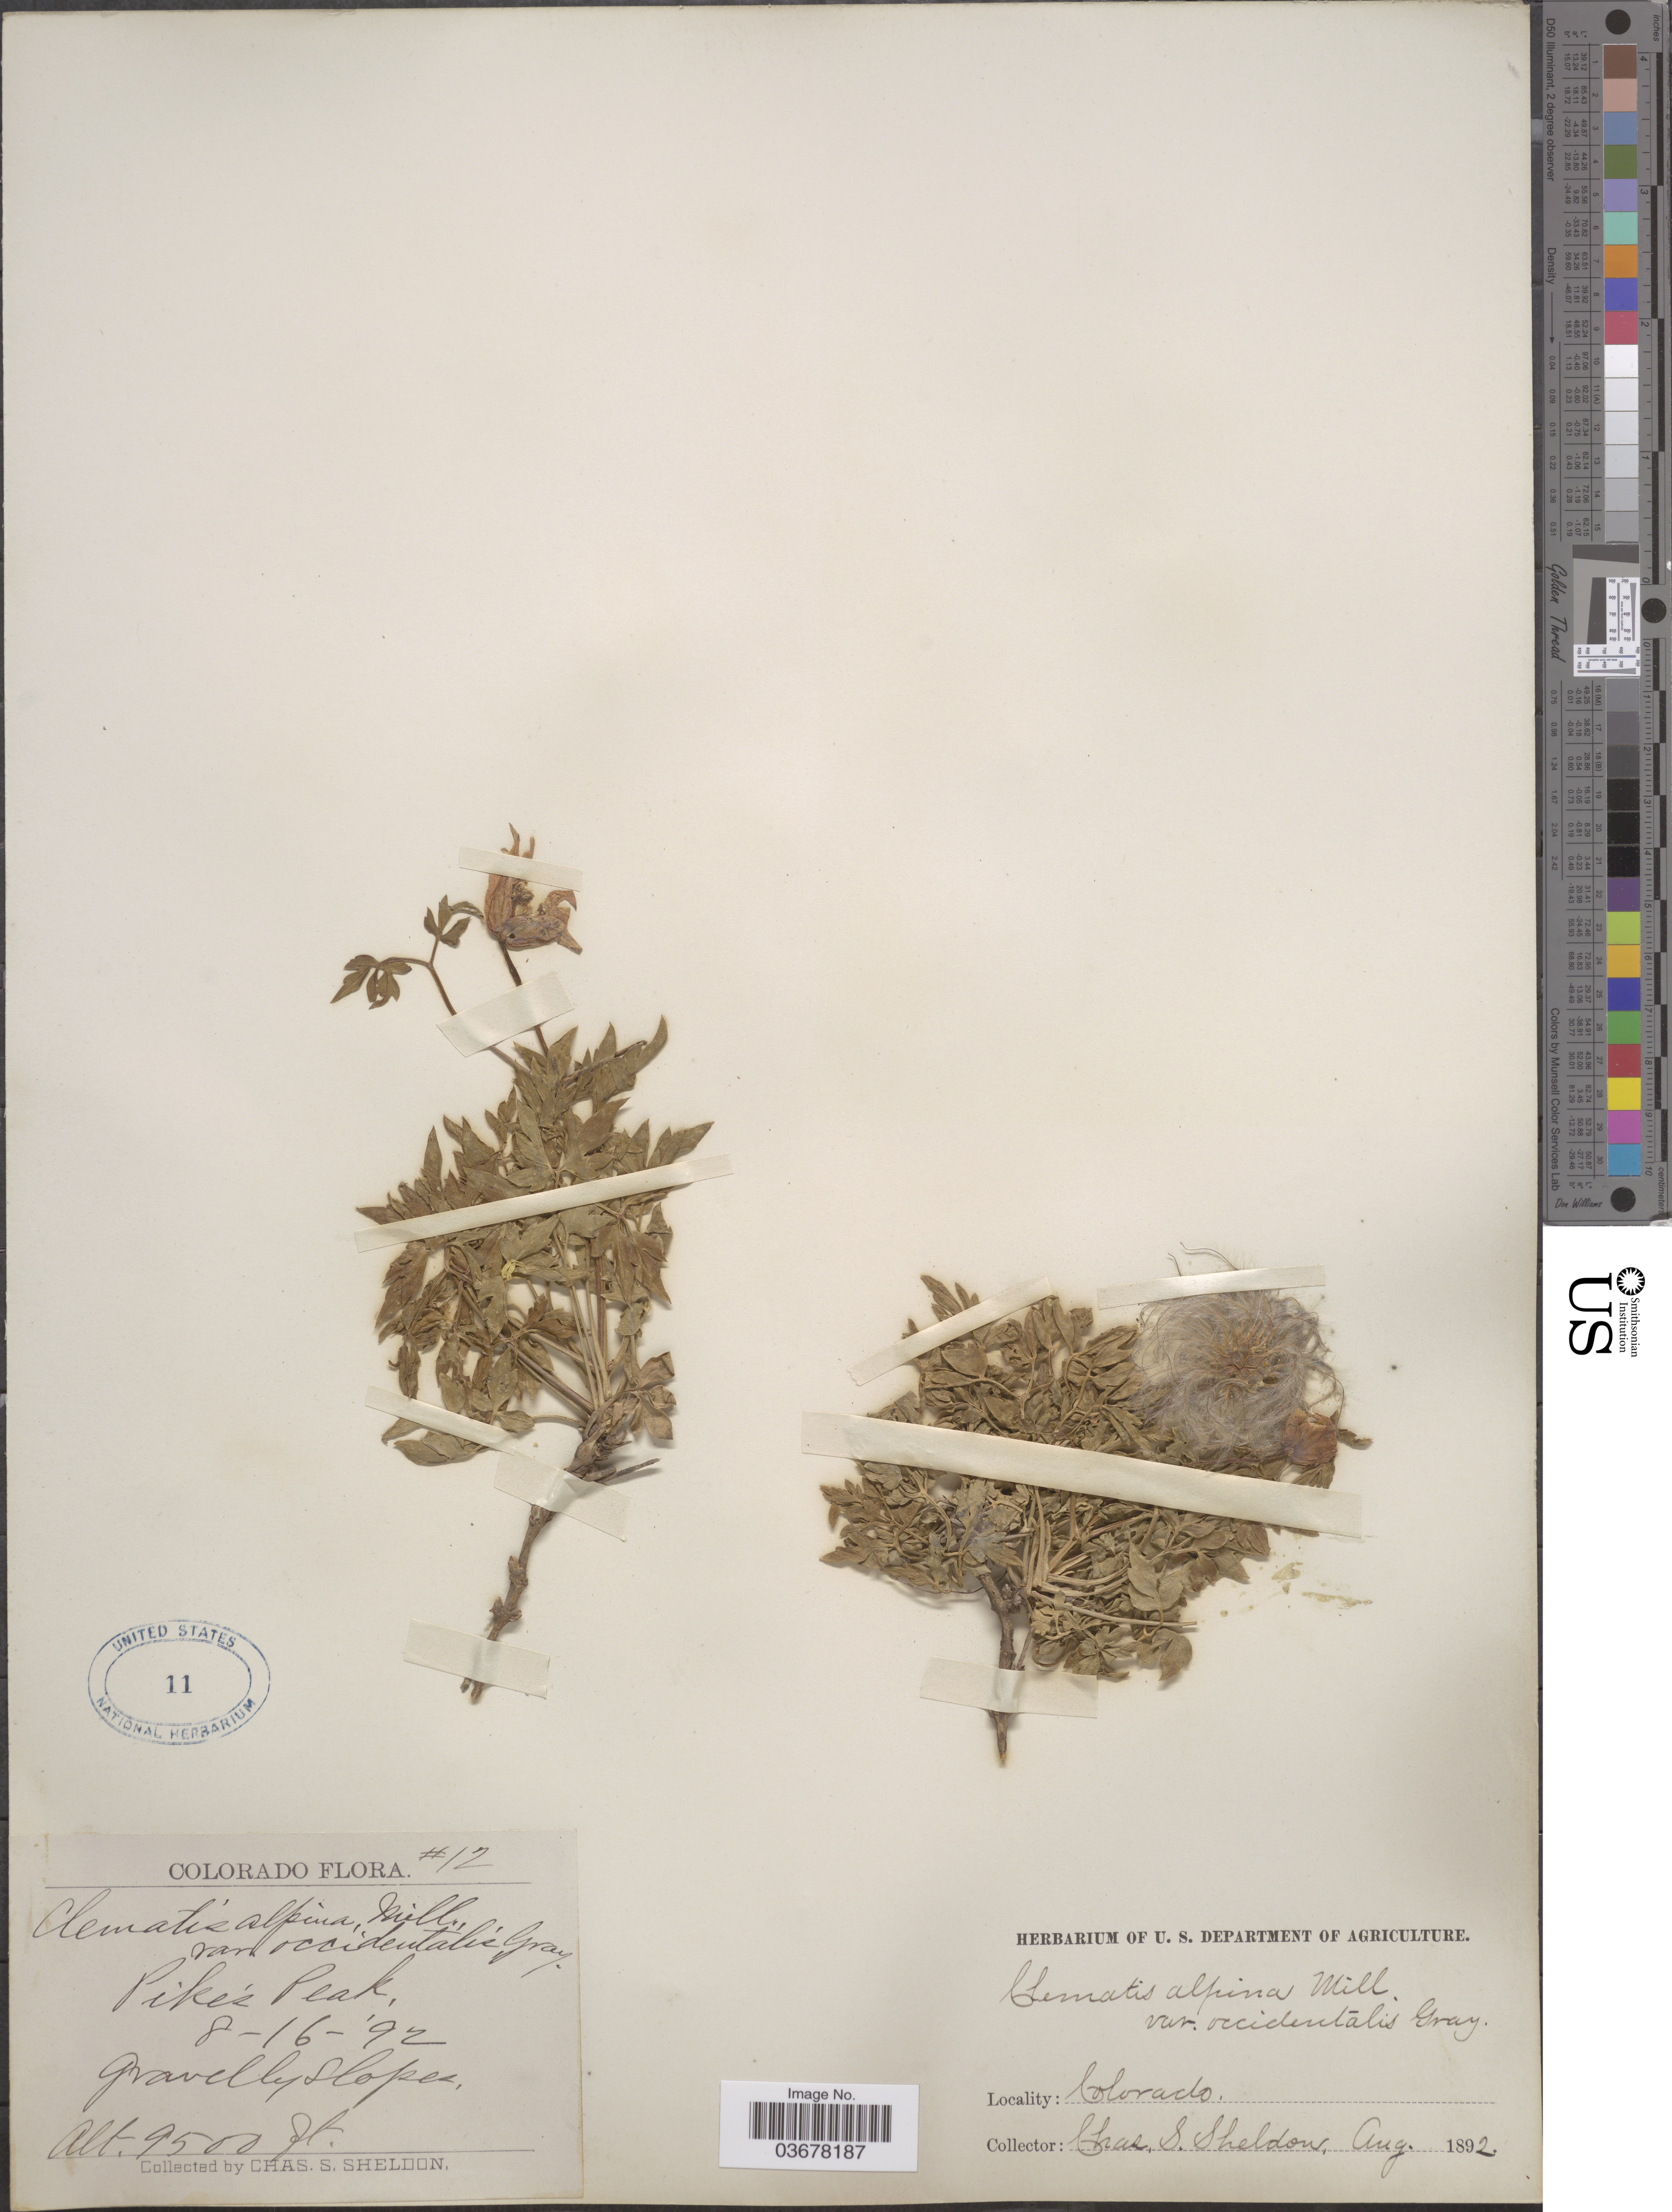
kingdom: Plantae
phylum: Tracheophyta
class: Magnoliopsida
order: Ranunculales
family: Ranunculaceae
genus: Clematis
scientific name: Clematis columbiana var. tenuiloba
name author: (A. Gray) J.S. Pringle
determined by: Strong, M. T., (US), Smithsonian Institution - National Museum of Natural History (UNITED STATES)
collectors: C. S. Sheldon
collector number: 12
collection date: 1892-08-16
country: United States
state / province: Colorado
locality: Pike's Peak.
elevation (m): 2896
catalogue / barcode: US 11